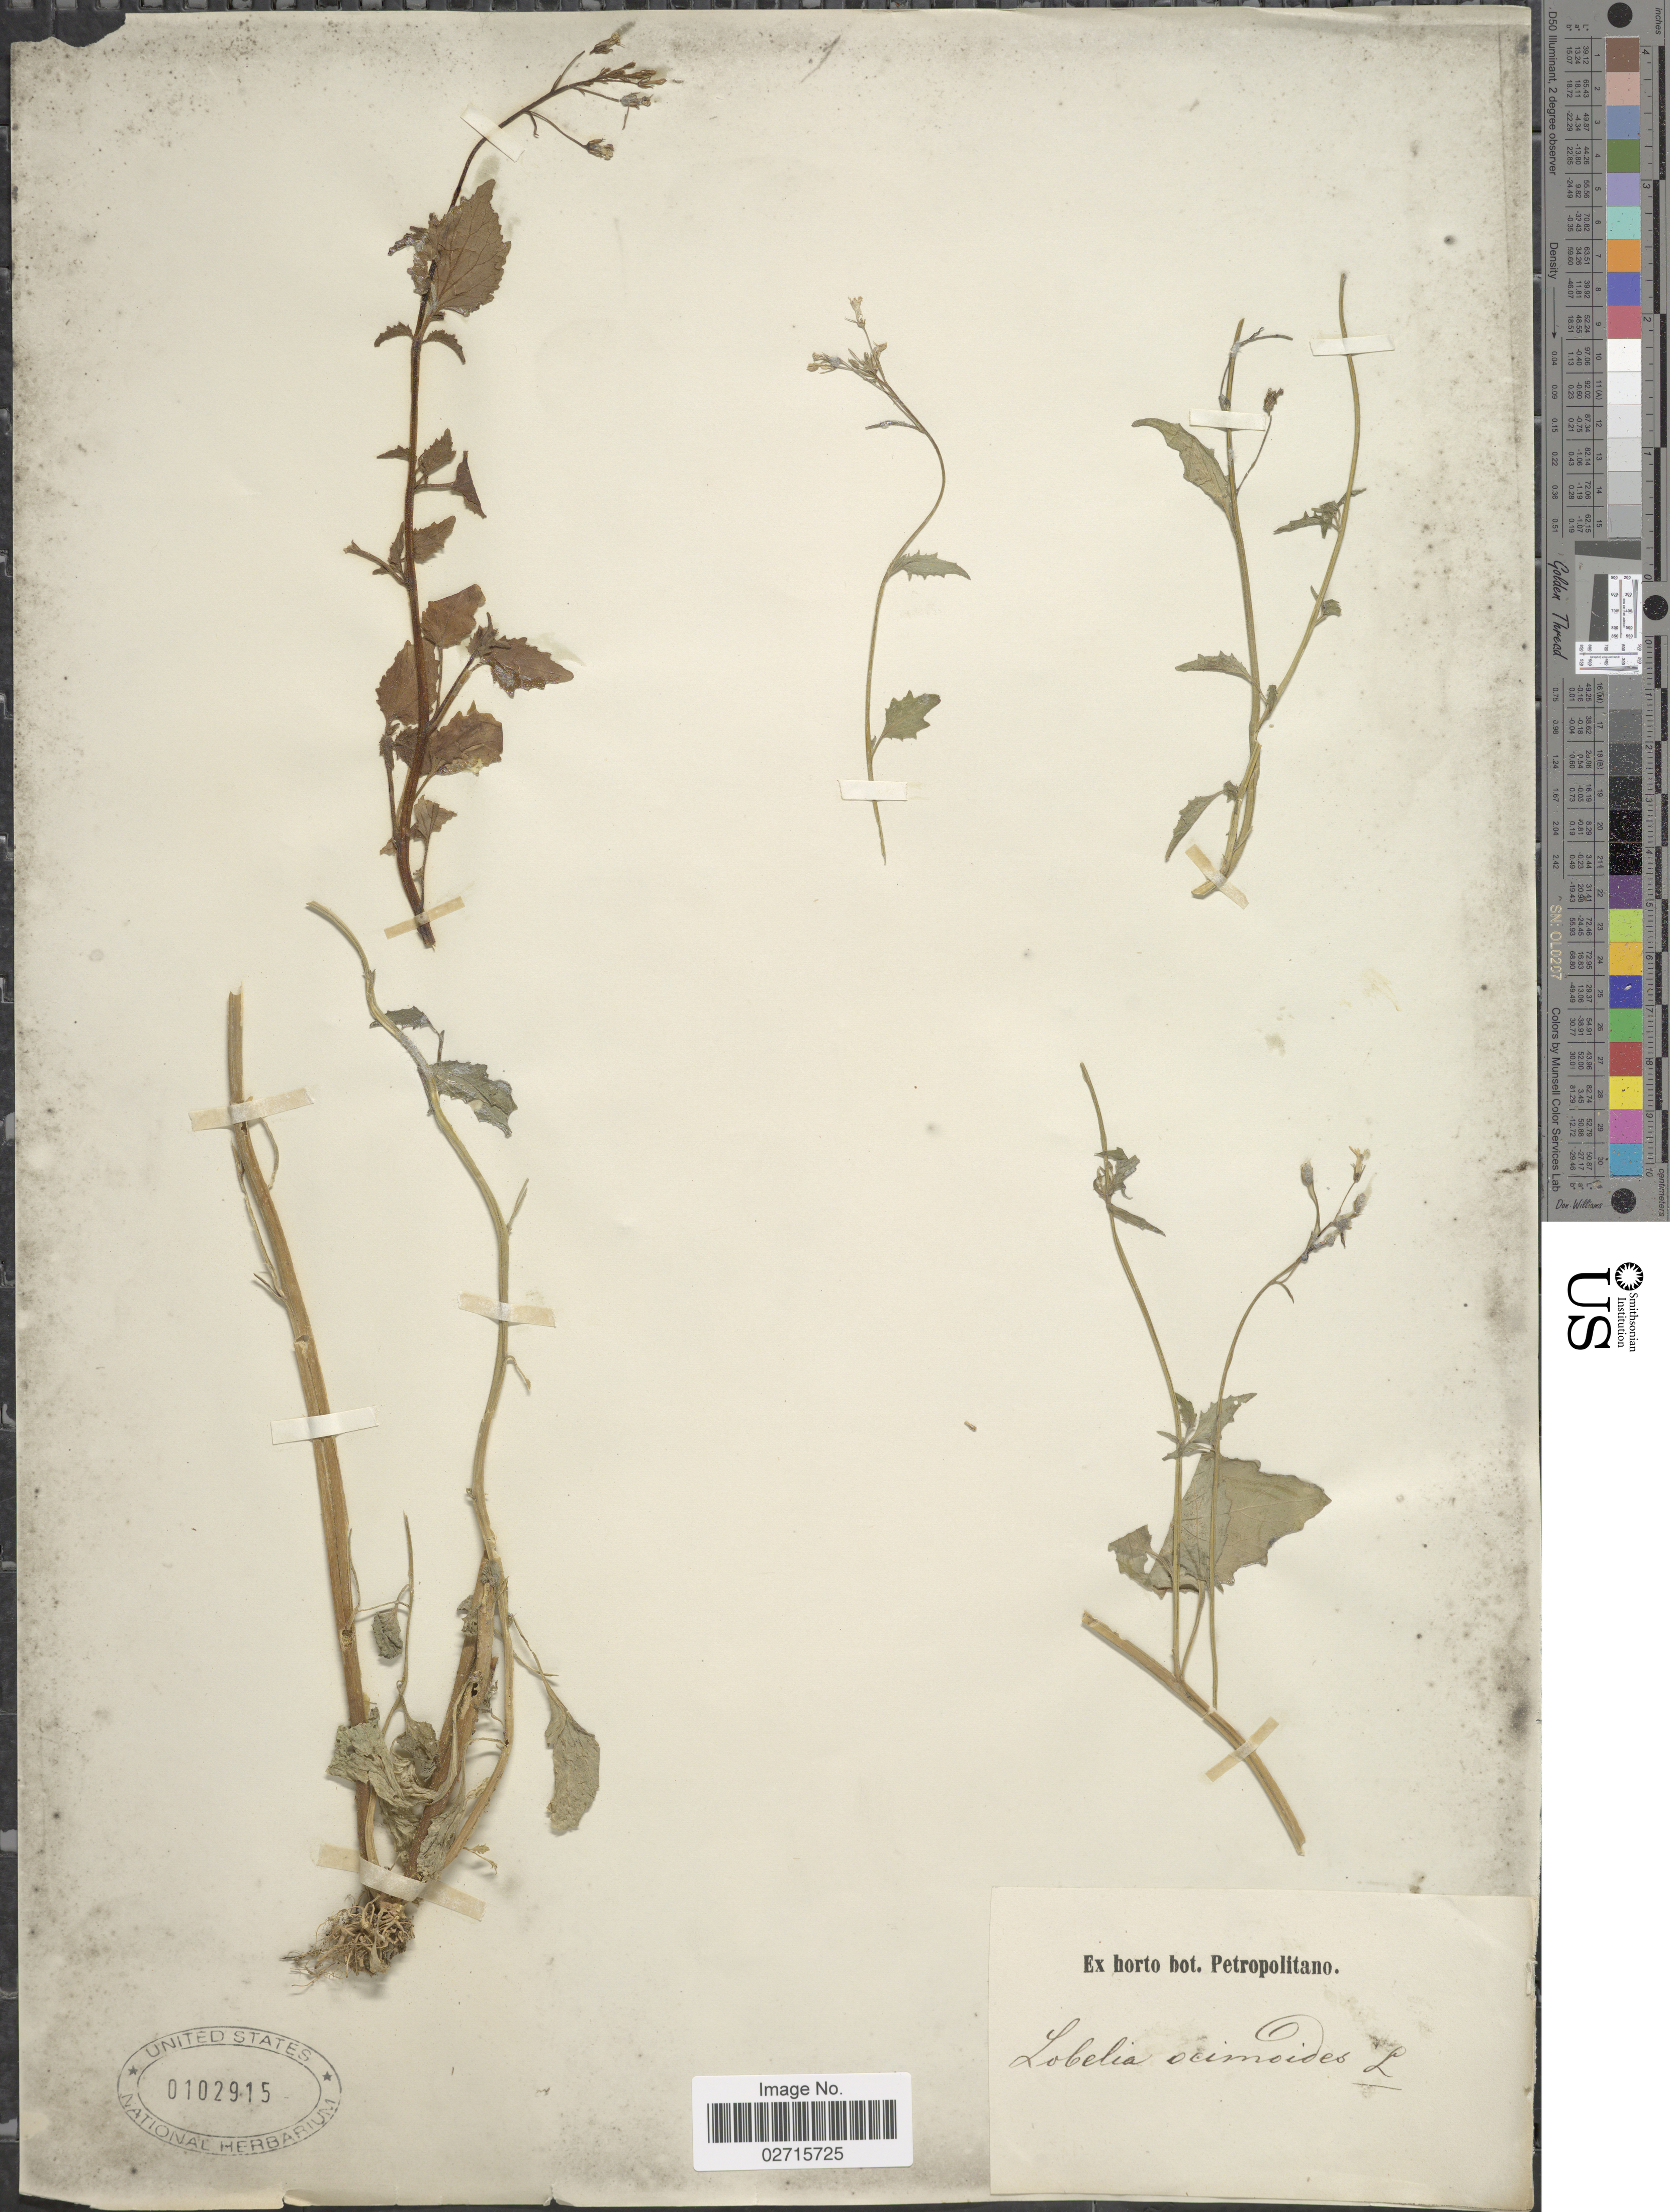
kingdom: Plantae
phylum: Tracheophyta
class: Magnoliopsida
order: Asterales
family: Campanulaceae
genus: Lobelia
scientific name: Lobelia ocimoides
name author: Kunze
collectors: ex Horto Bot. Petropolitano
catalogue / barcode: US 102915